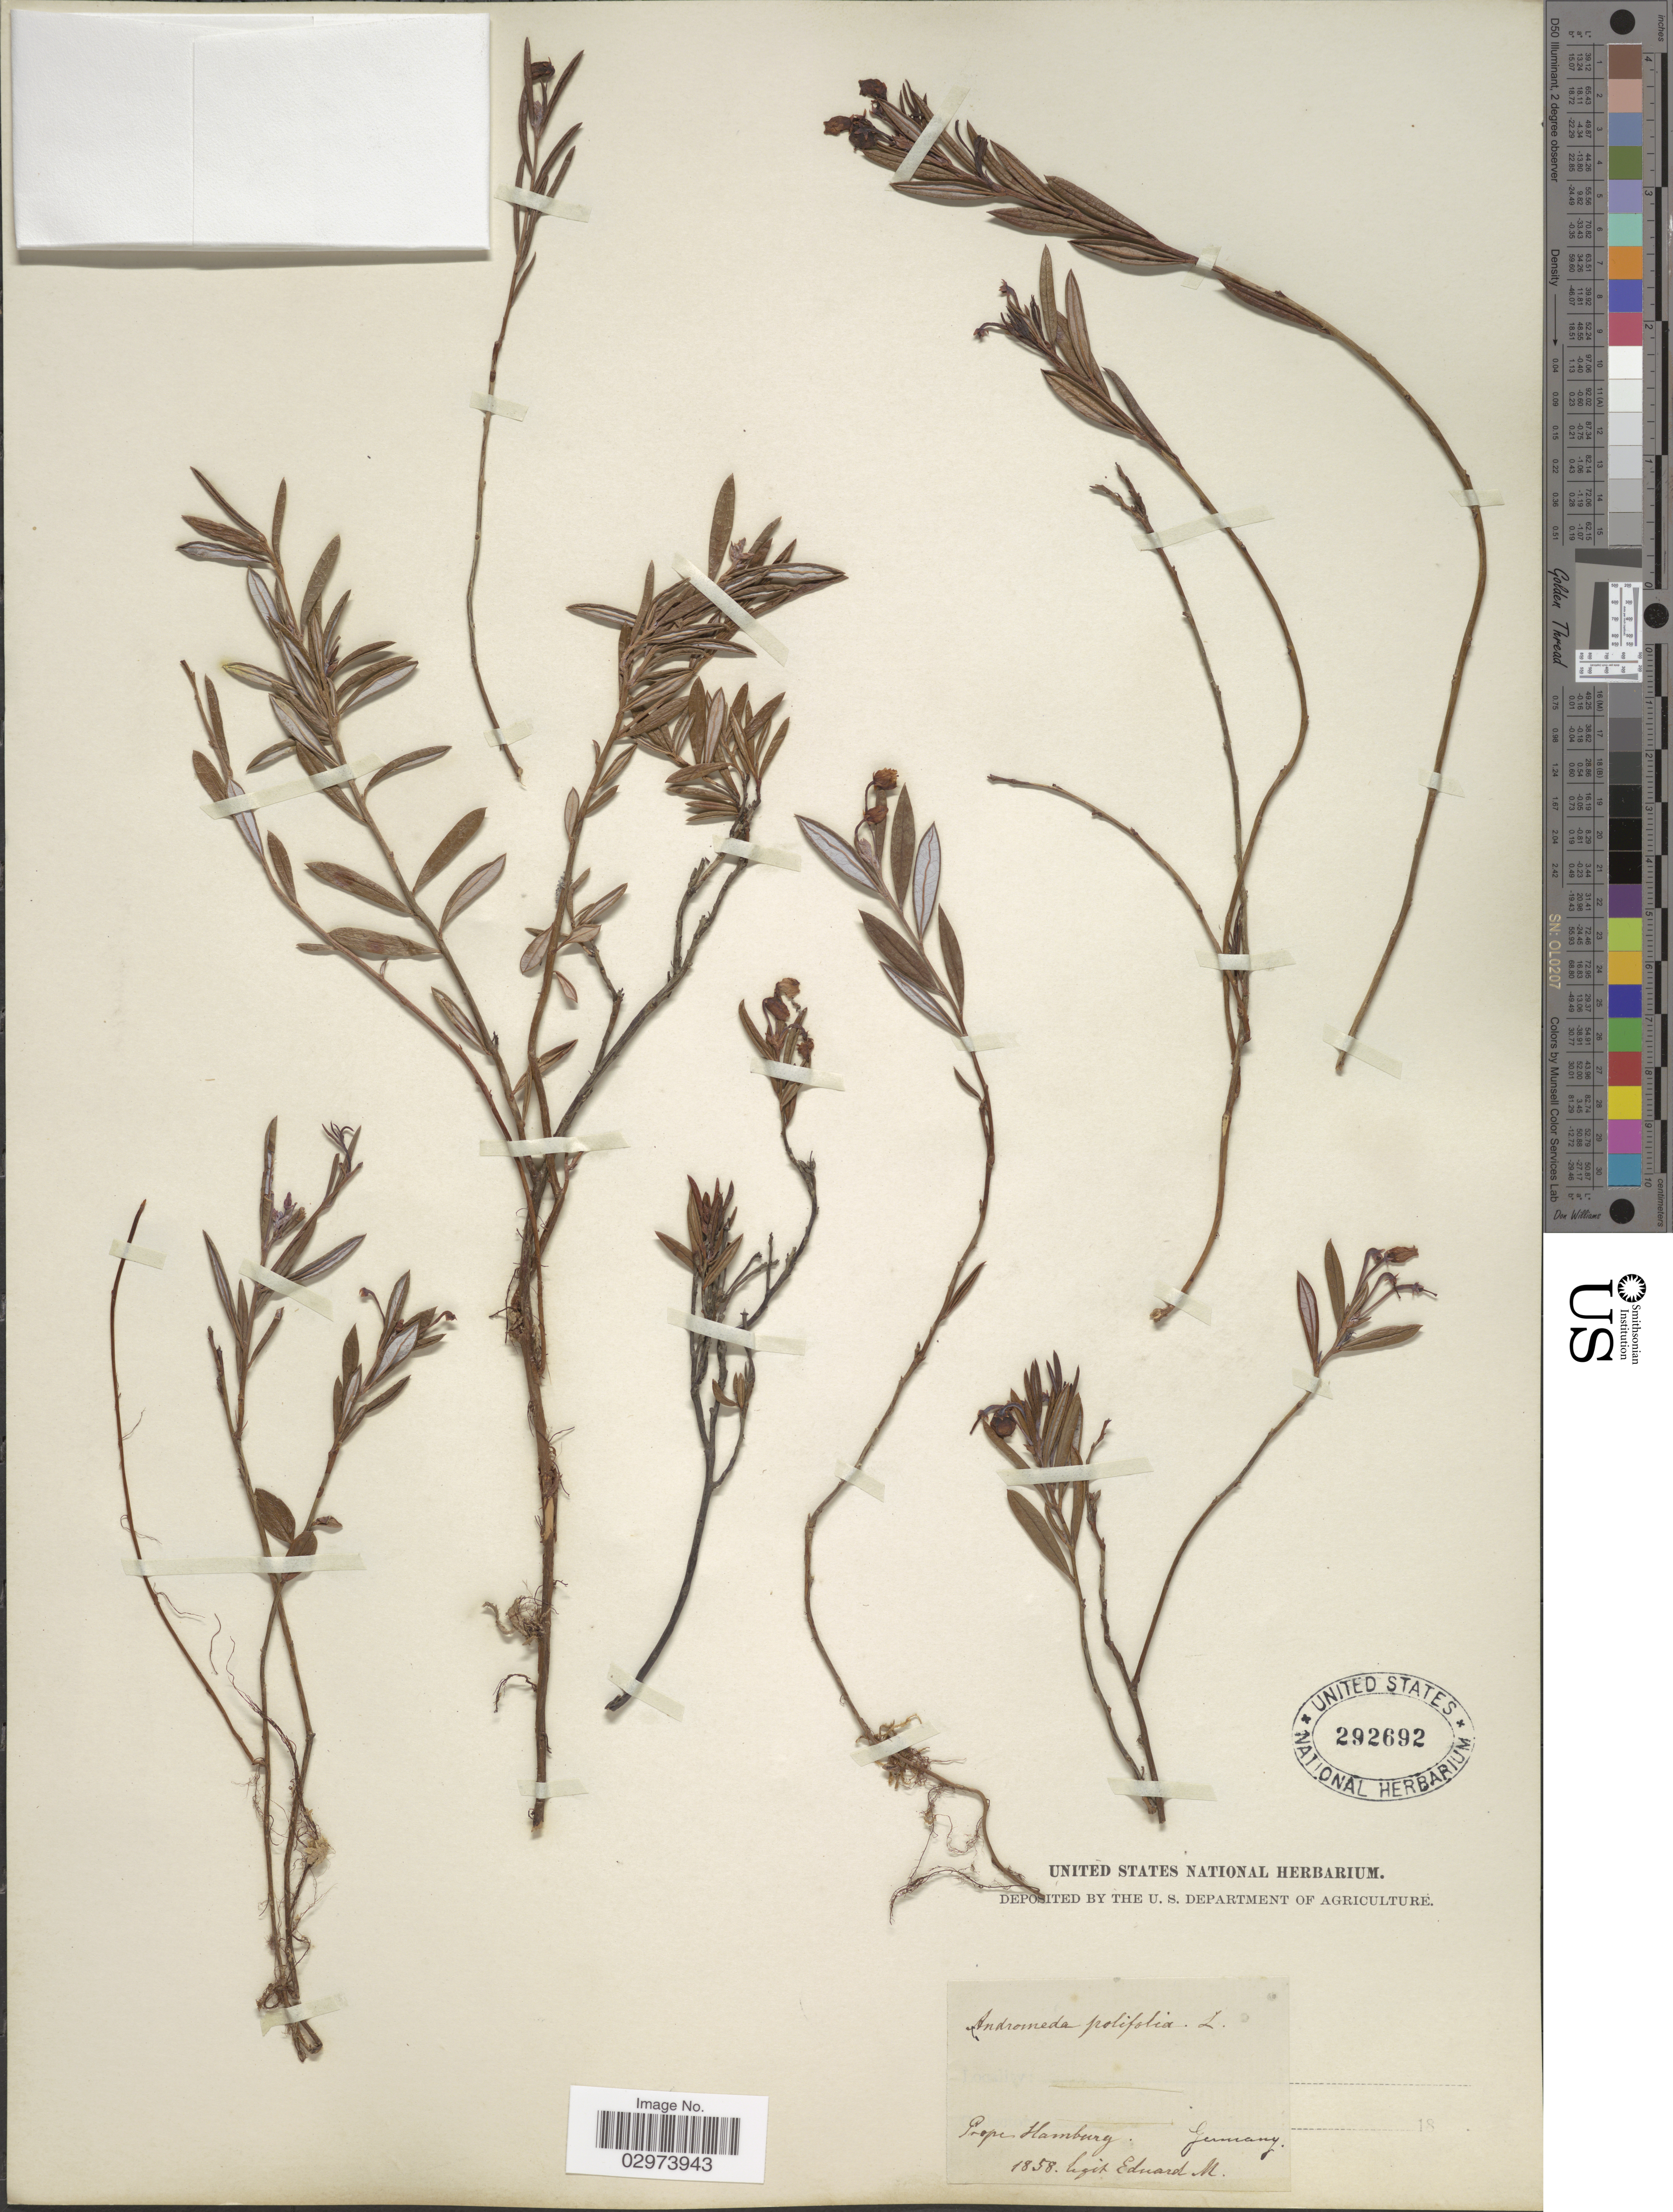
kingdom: Plantae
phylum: Tracheophyta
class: Magnoliopsida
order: Ericales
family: Ericaceae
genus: Andromeda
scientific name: Andromeda polifolia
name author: L.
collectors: M. Eduard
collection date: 1858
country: Germany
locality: Prope Hamburg.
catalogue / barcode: US 292692